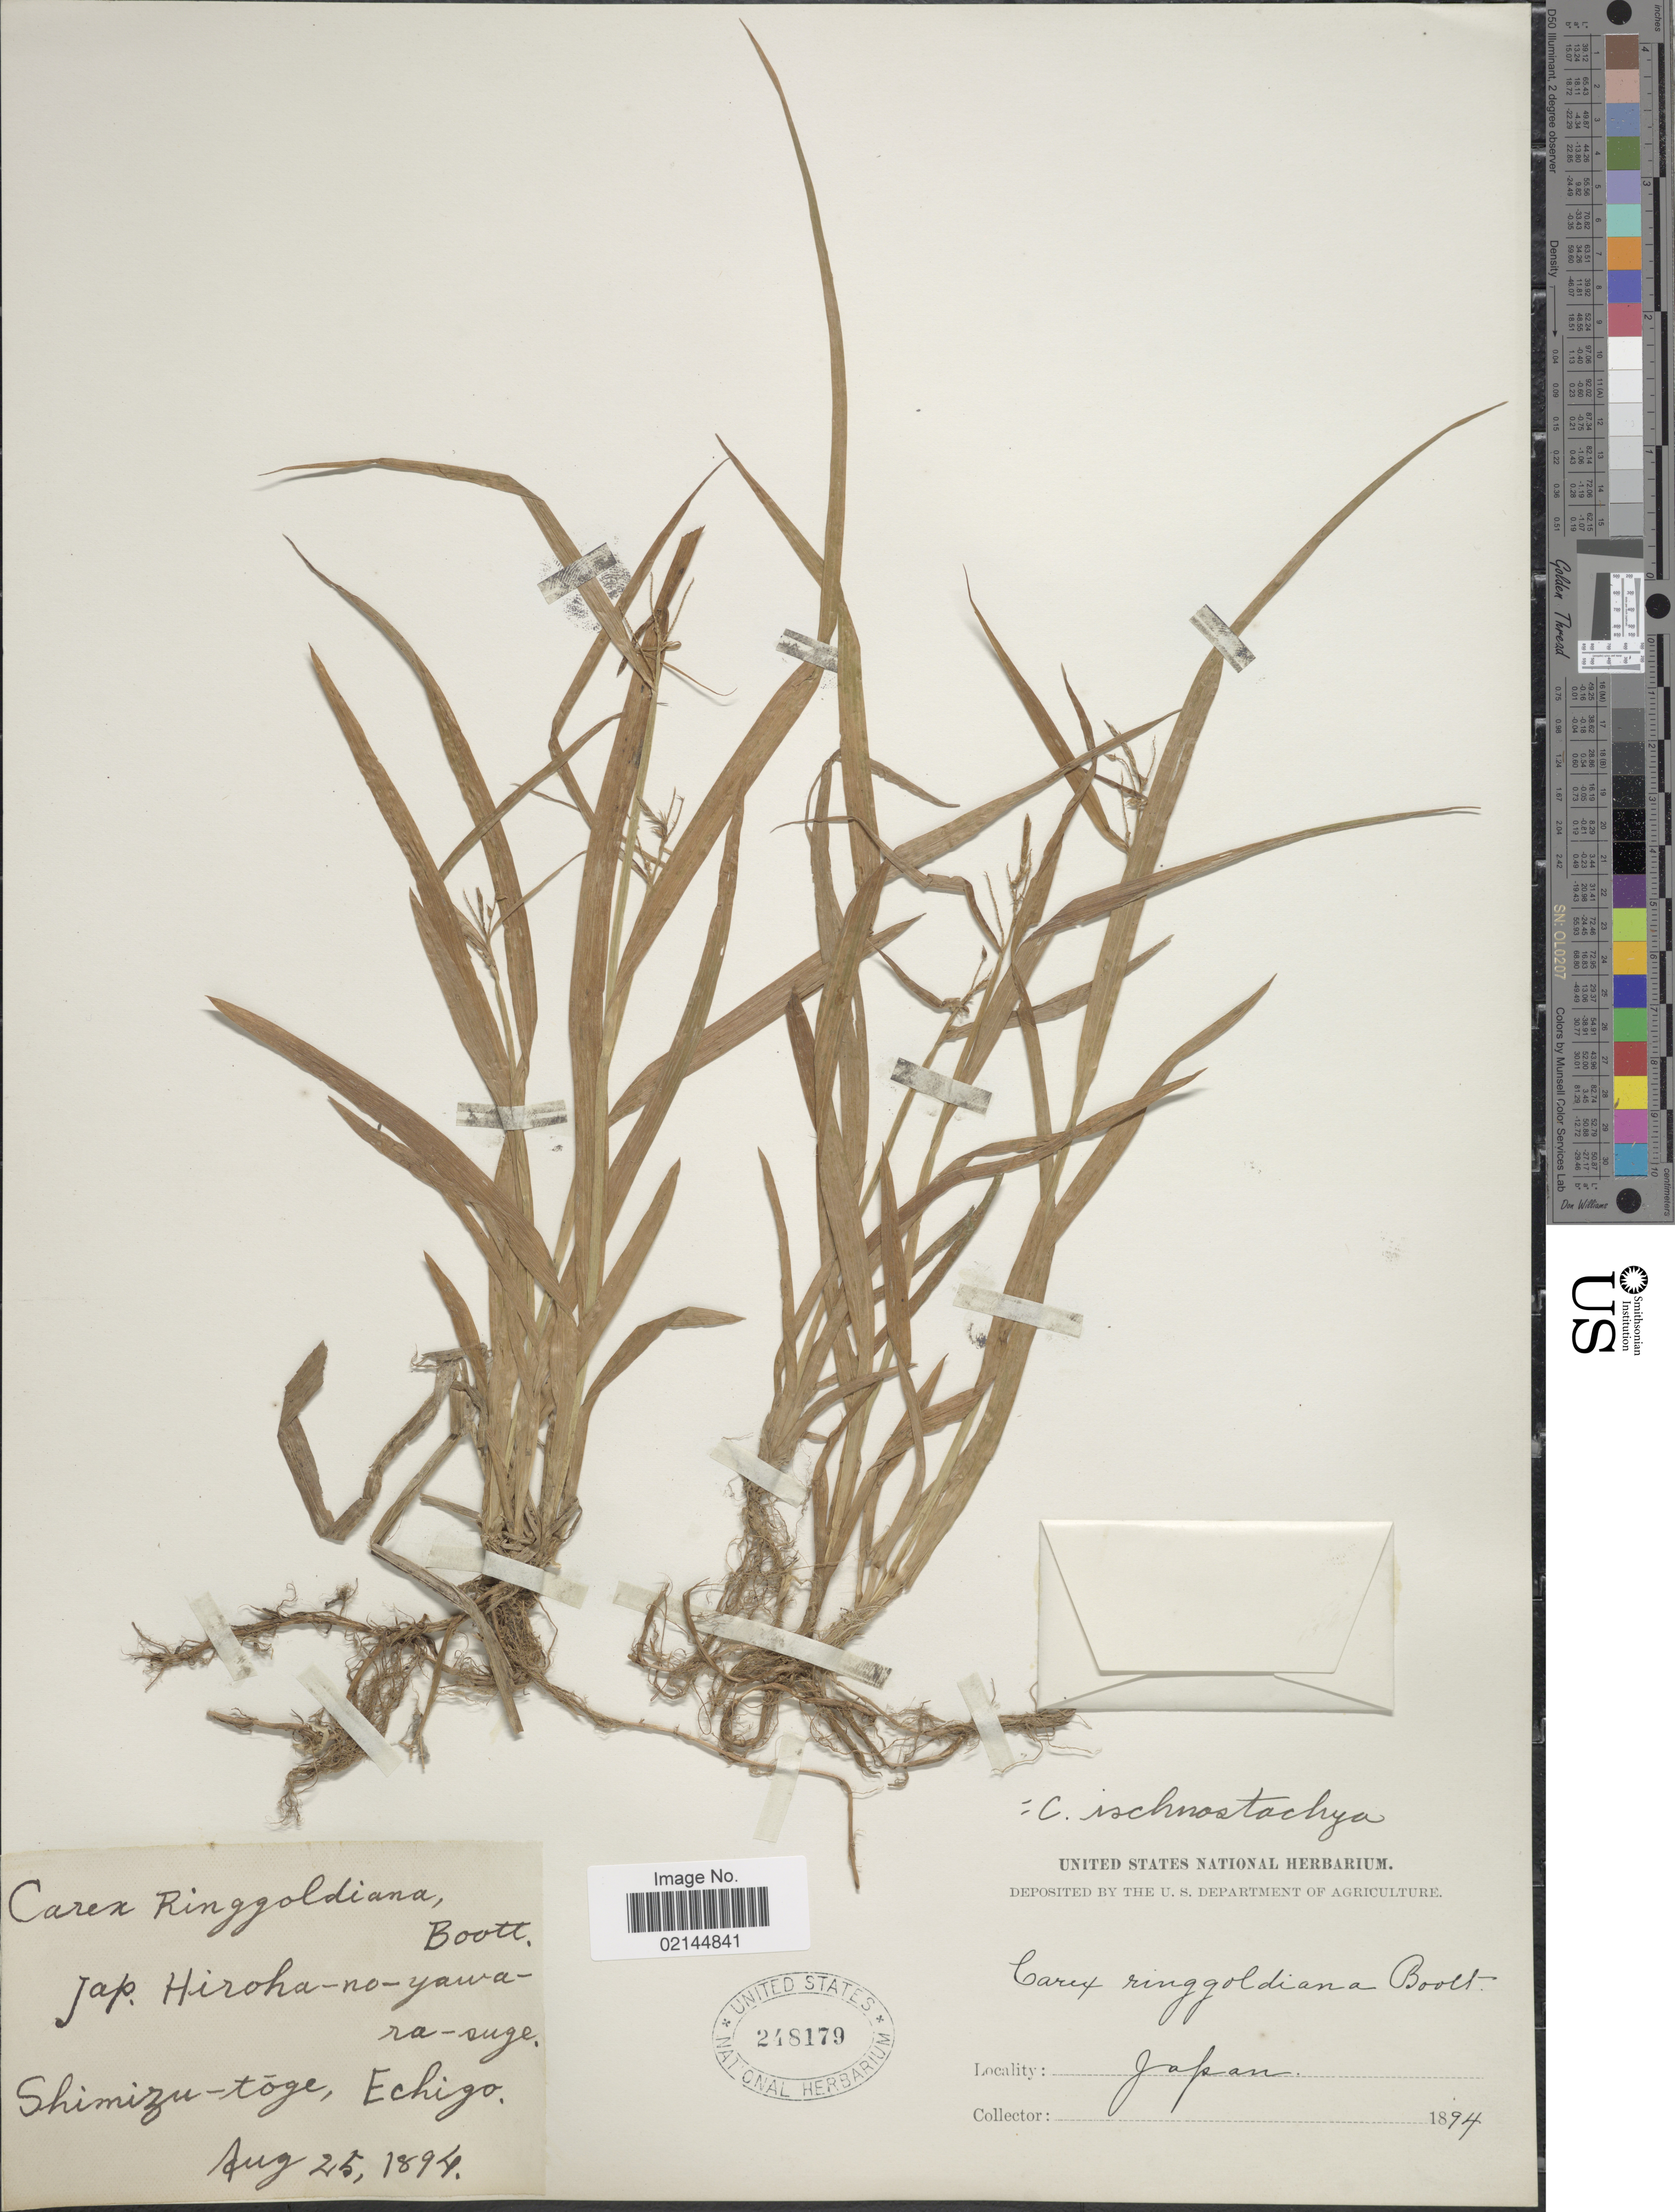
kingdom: Plantae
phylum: Tracheophyta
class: Liliopsida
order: Poales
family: Cyperaceae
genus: Carex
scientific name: Carex ischnostachya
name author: Steud.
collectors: ex herb. U. S. Department of Agriculture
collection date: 1894-08-25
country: Japan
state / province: Niigata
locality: Shimizu-toge, Echigo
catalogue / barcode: US 248179